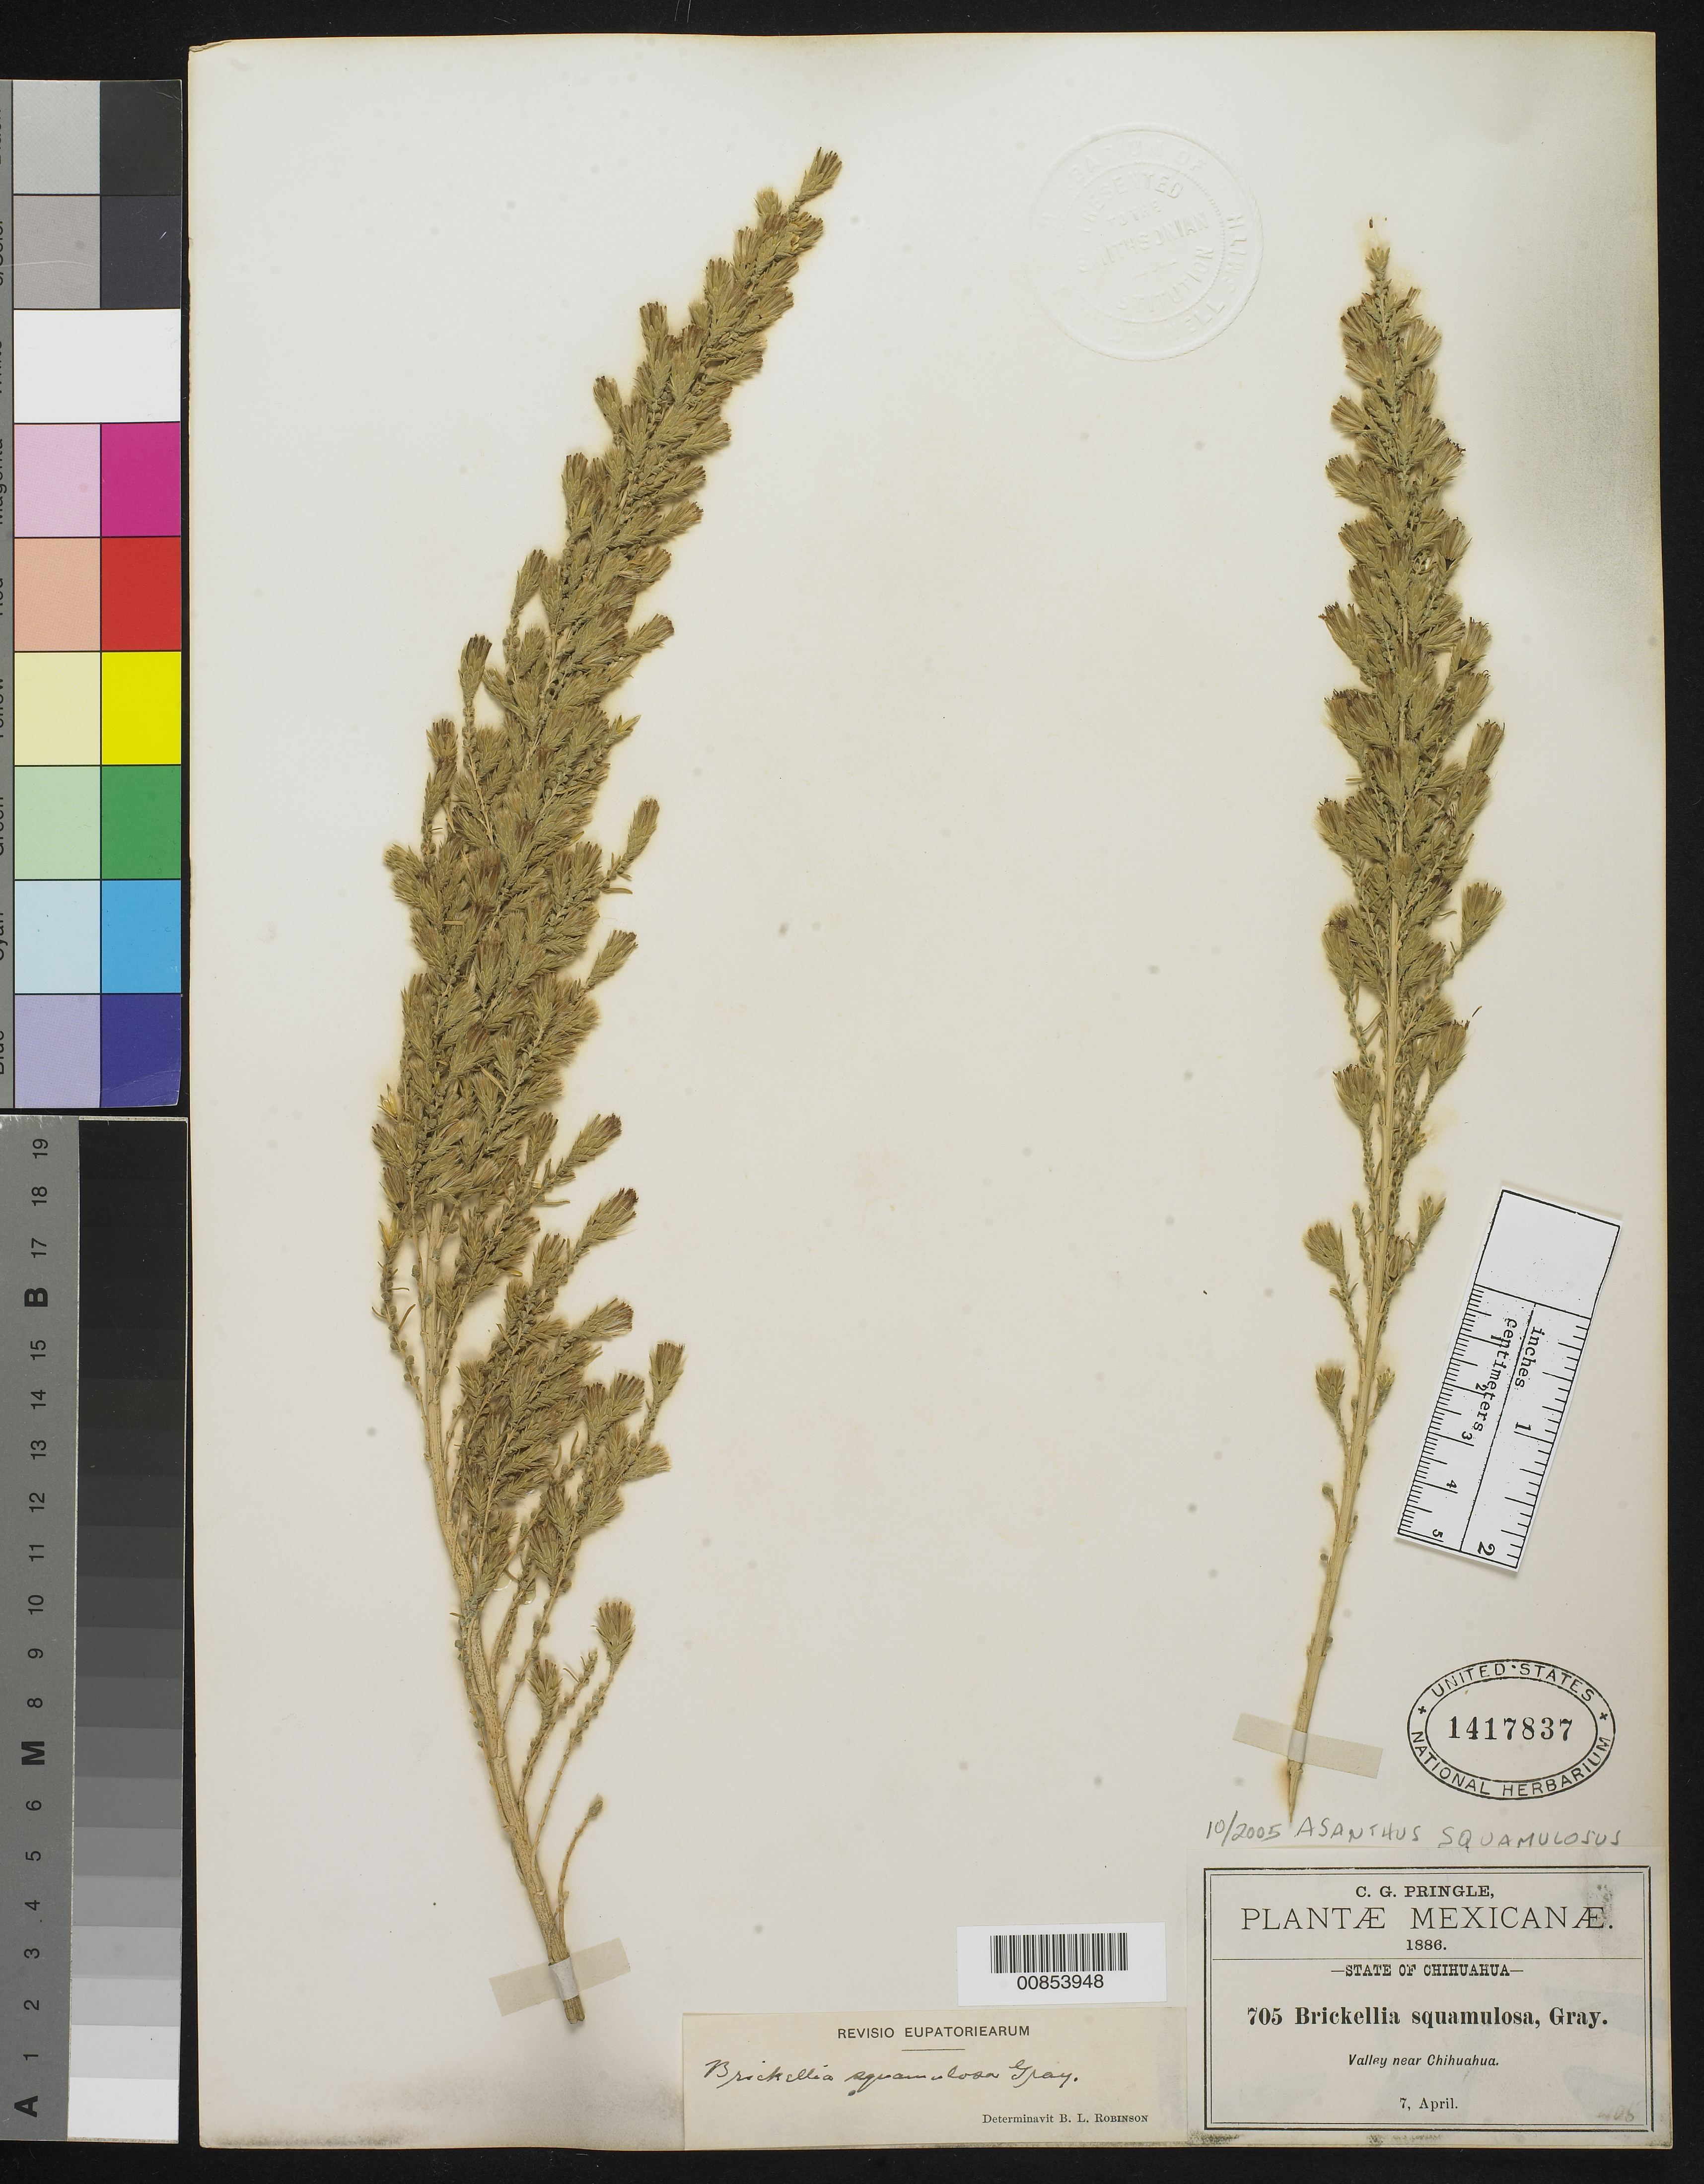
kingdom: Plantae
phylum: Tracheophyta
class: Magnoliopsida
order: Asterales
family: Asteraceae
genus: Asanthus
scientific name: Asanthus squamulosus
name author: (A. Gray) R.M. King & H. Rob.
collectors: C. G. Pringle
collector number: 705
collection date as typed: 07 Apr 1886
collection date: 1886-04-07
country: Mexico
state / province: Chihuahua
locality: Valley near Chihuahua.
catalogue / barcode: US 1417837